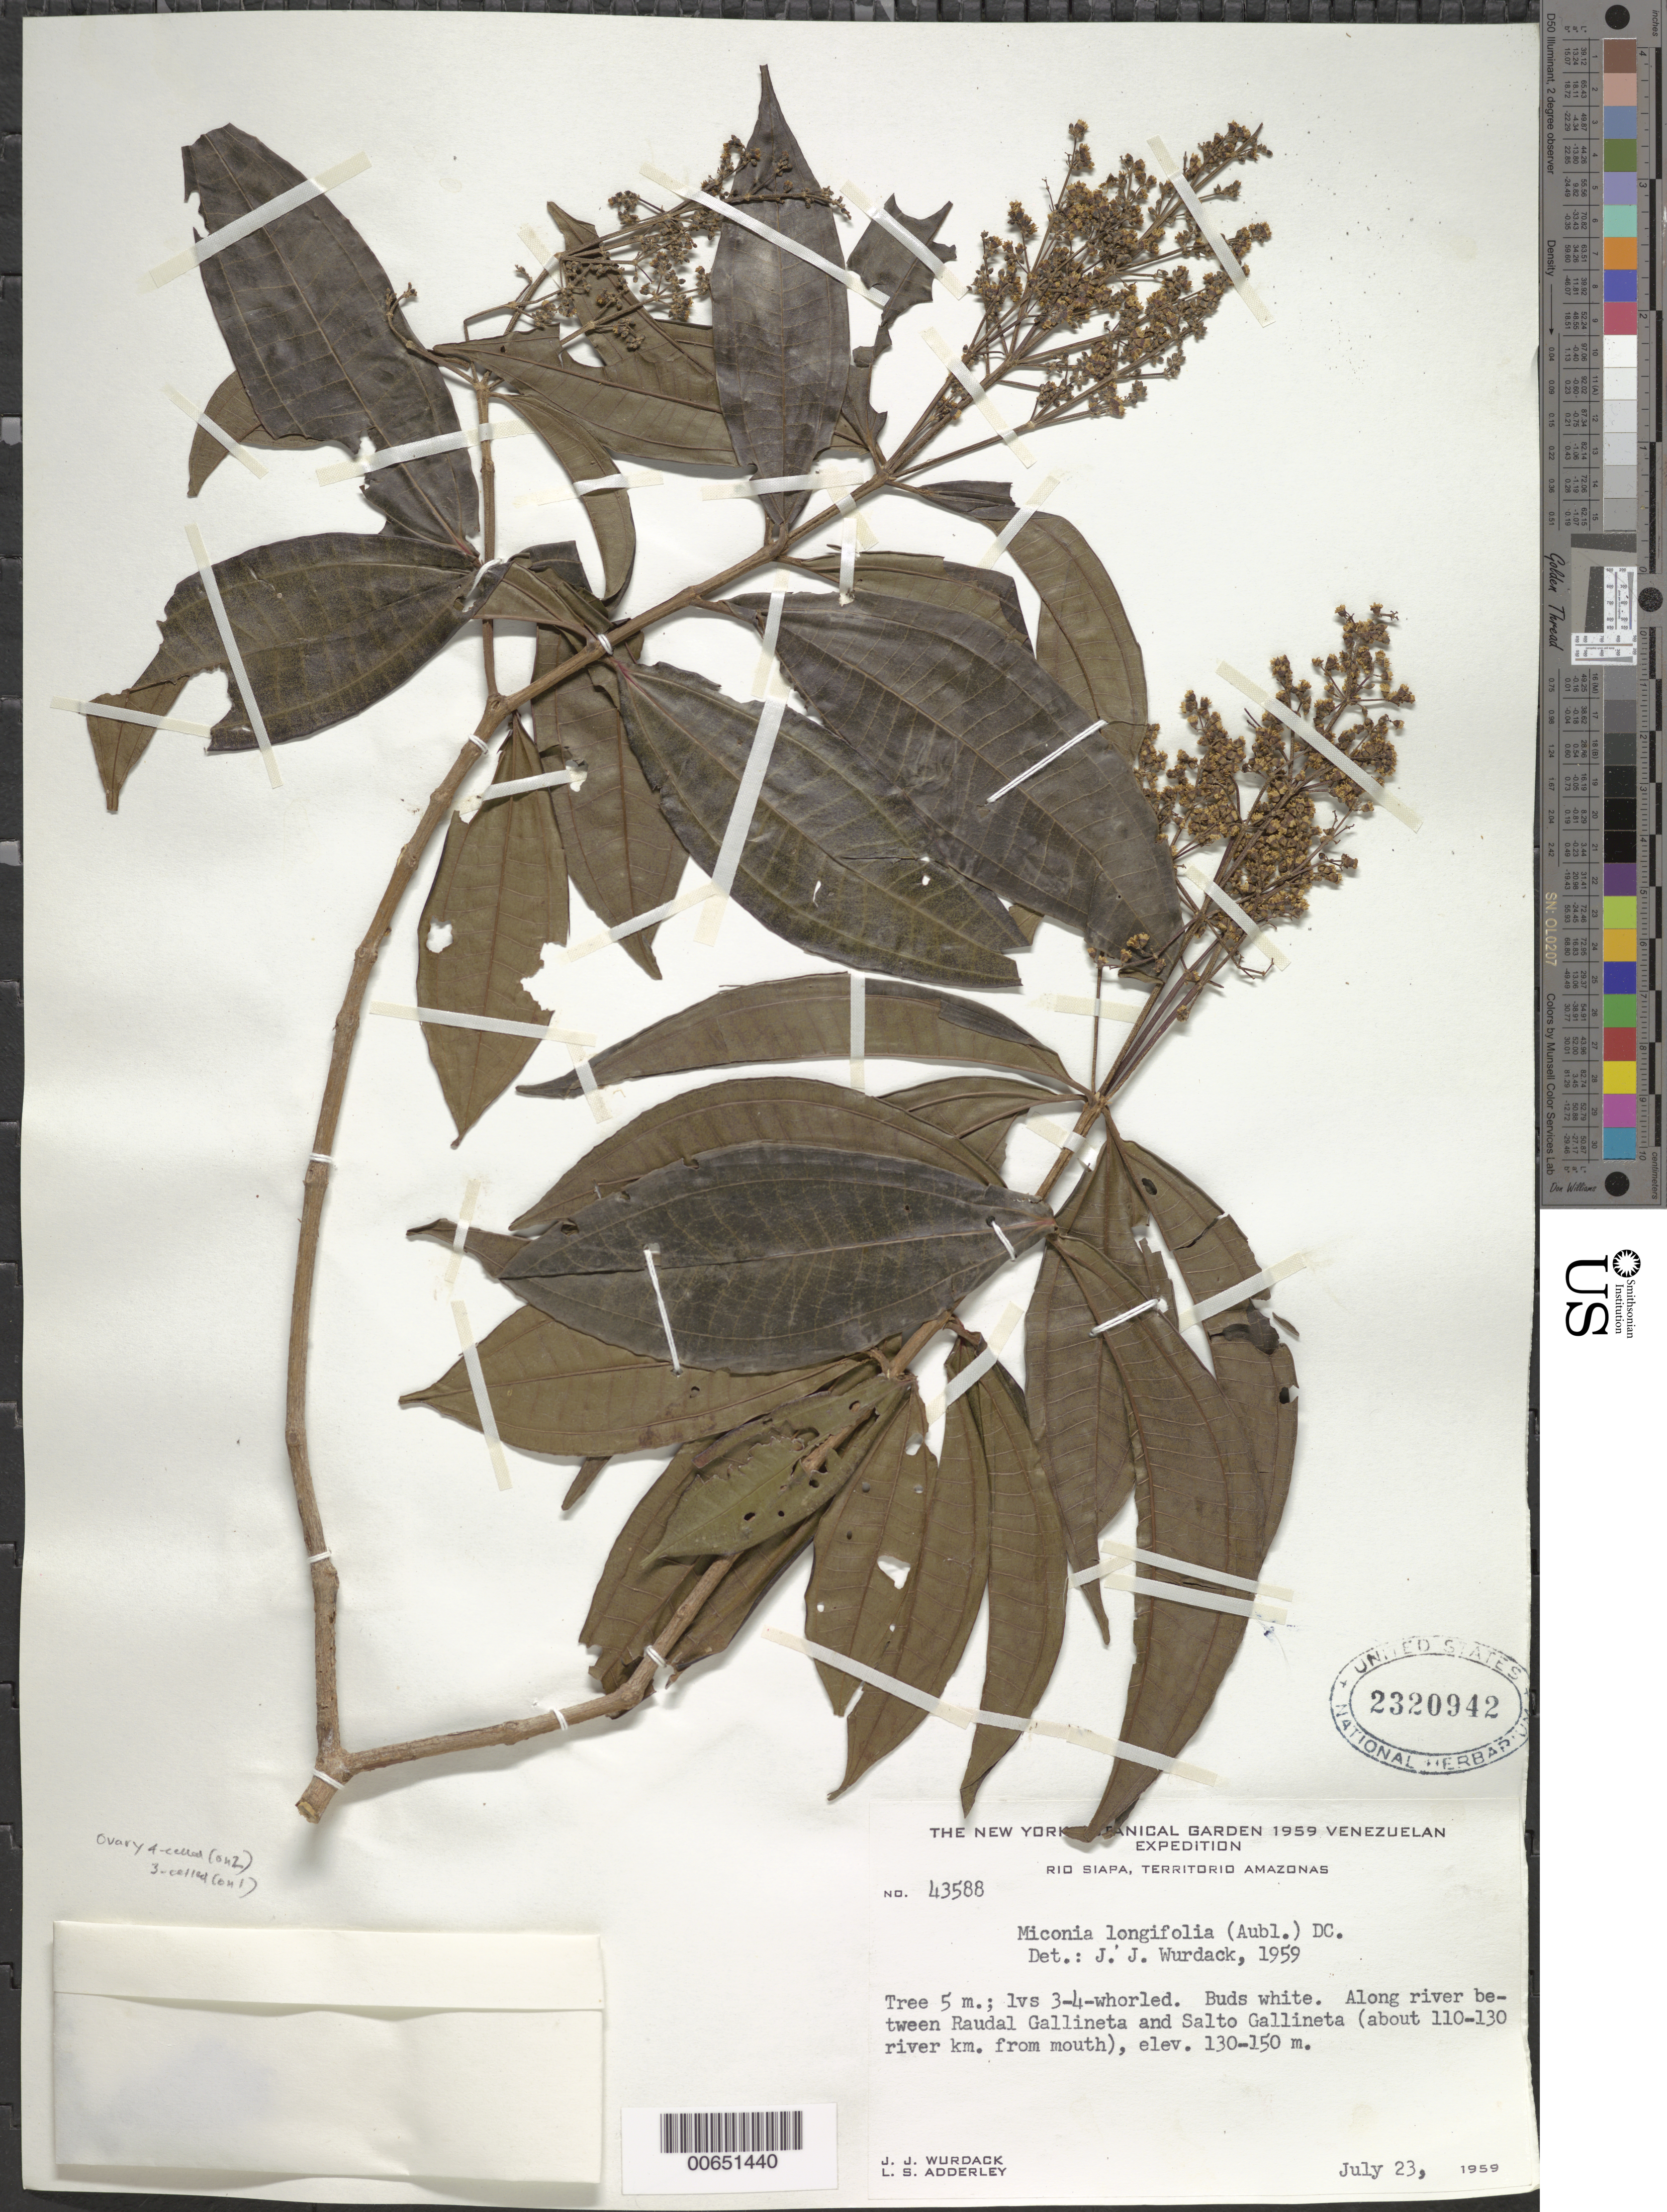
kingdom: Plantae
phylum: Tracheophyta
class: Magnoliopsida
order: Myrtales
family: Melastomataceae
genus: Miconia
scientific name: Miconia longifolia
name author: (Aubl.) DC.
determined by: Wurdack, John J., (US), US (UNITED STATES)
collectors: J. J. Wurdack & L. S. Adderley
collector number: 43588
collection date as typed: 23-Jul-59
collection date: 1959-07-23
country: Venezuela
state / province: Amazonas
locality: Raudal Gallineta and Salto Gallineta, between; 110-130 river km. from mouth of Río Siapa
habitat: Along river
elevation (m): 130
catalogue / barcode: US 2320942